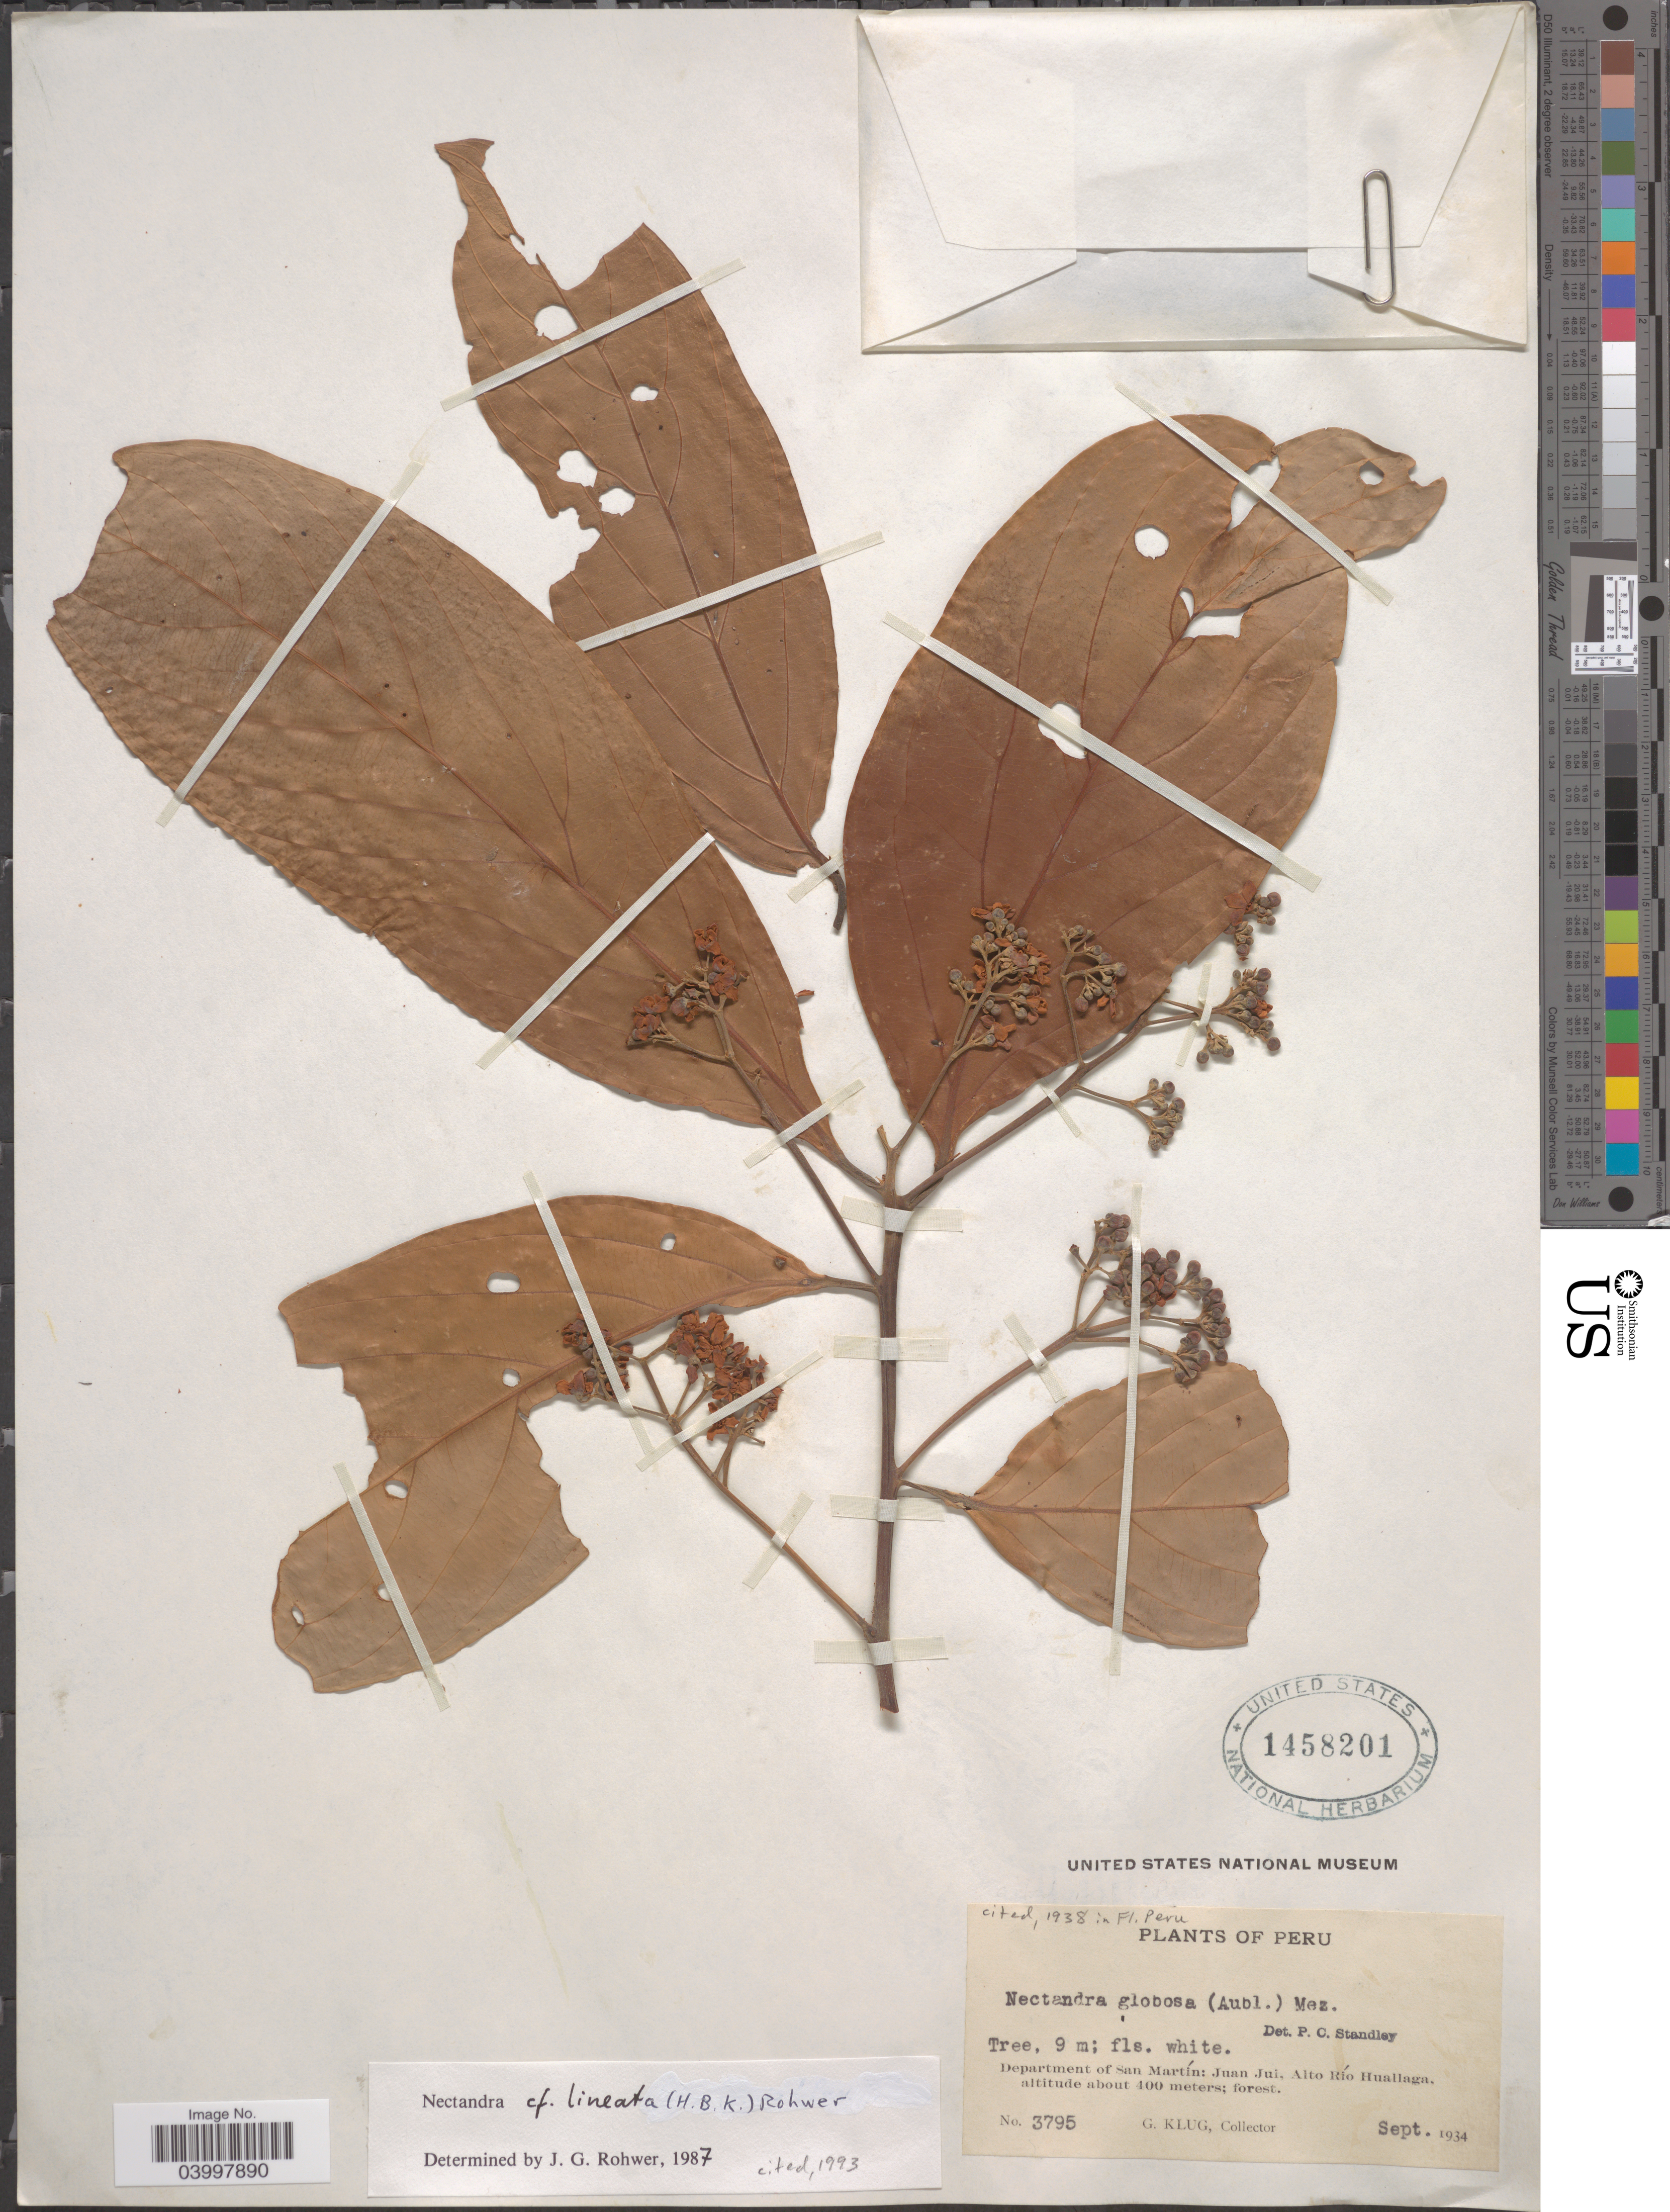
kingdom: Plantae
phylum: Tracheophyta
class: Magnoliopsida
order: Laurales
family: Lauraceae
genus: Nectandra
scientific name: Nectandra lineata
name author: (Kunth) Rohwer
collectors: G. Klug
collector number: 3795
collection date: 1934-09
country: Peru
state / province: San Martín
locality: Department of San Martín: Juan Jui, Alto Río Huallaga.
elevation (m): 400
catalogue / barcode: US 1458201